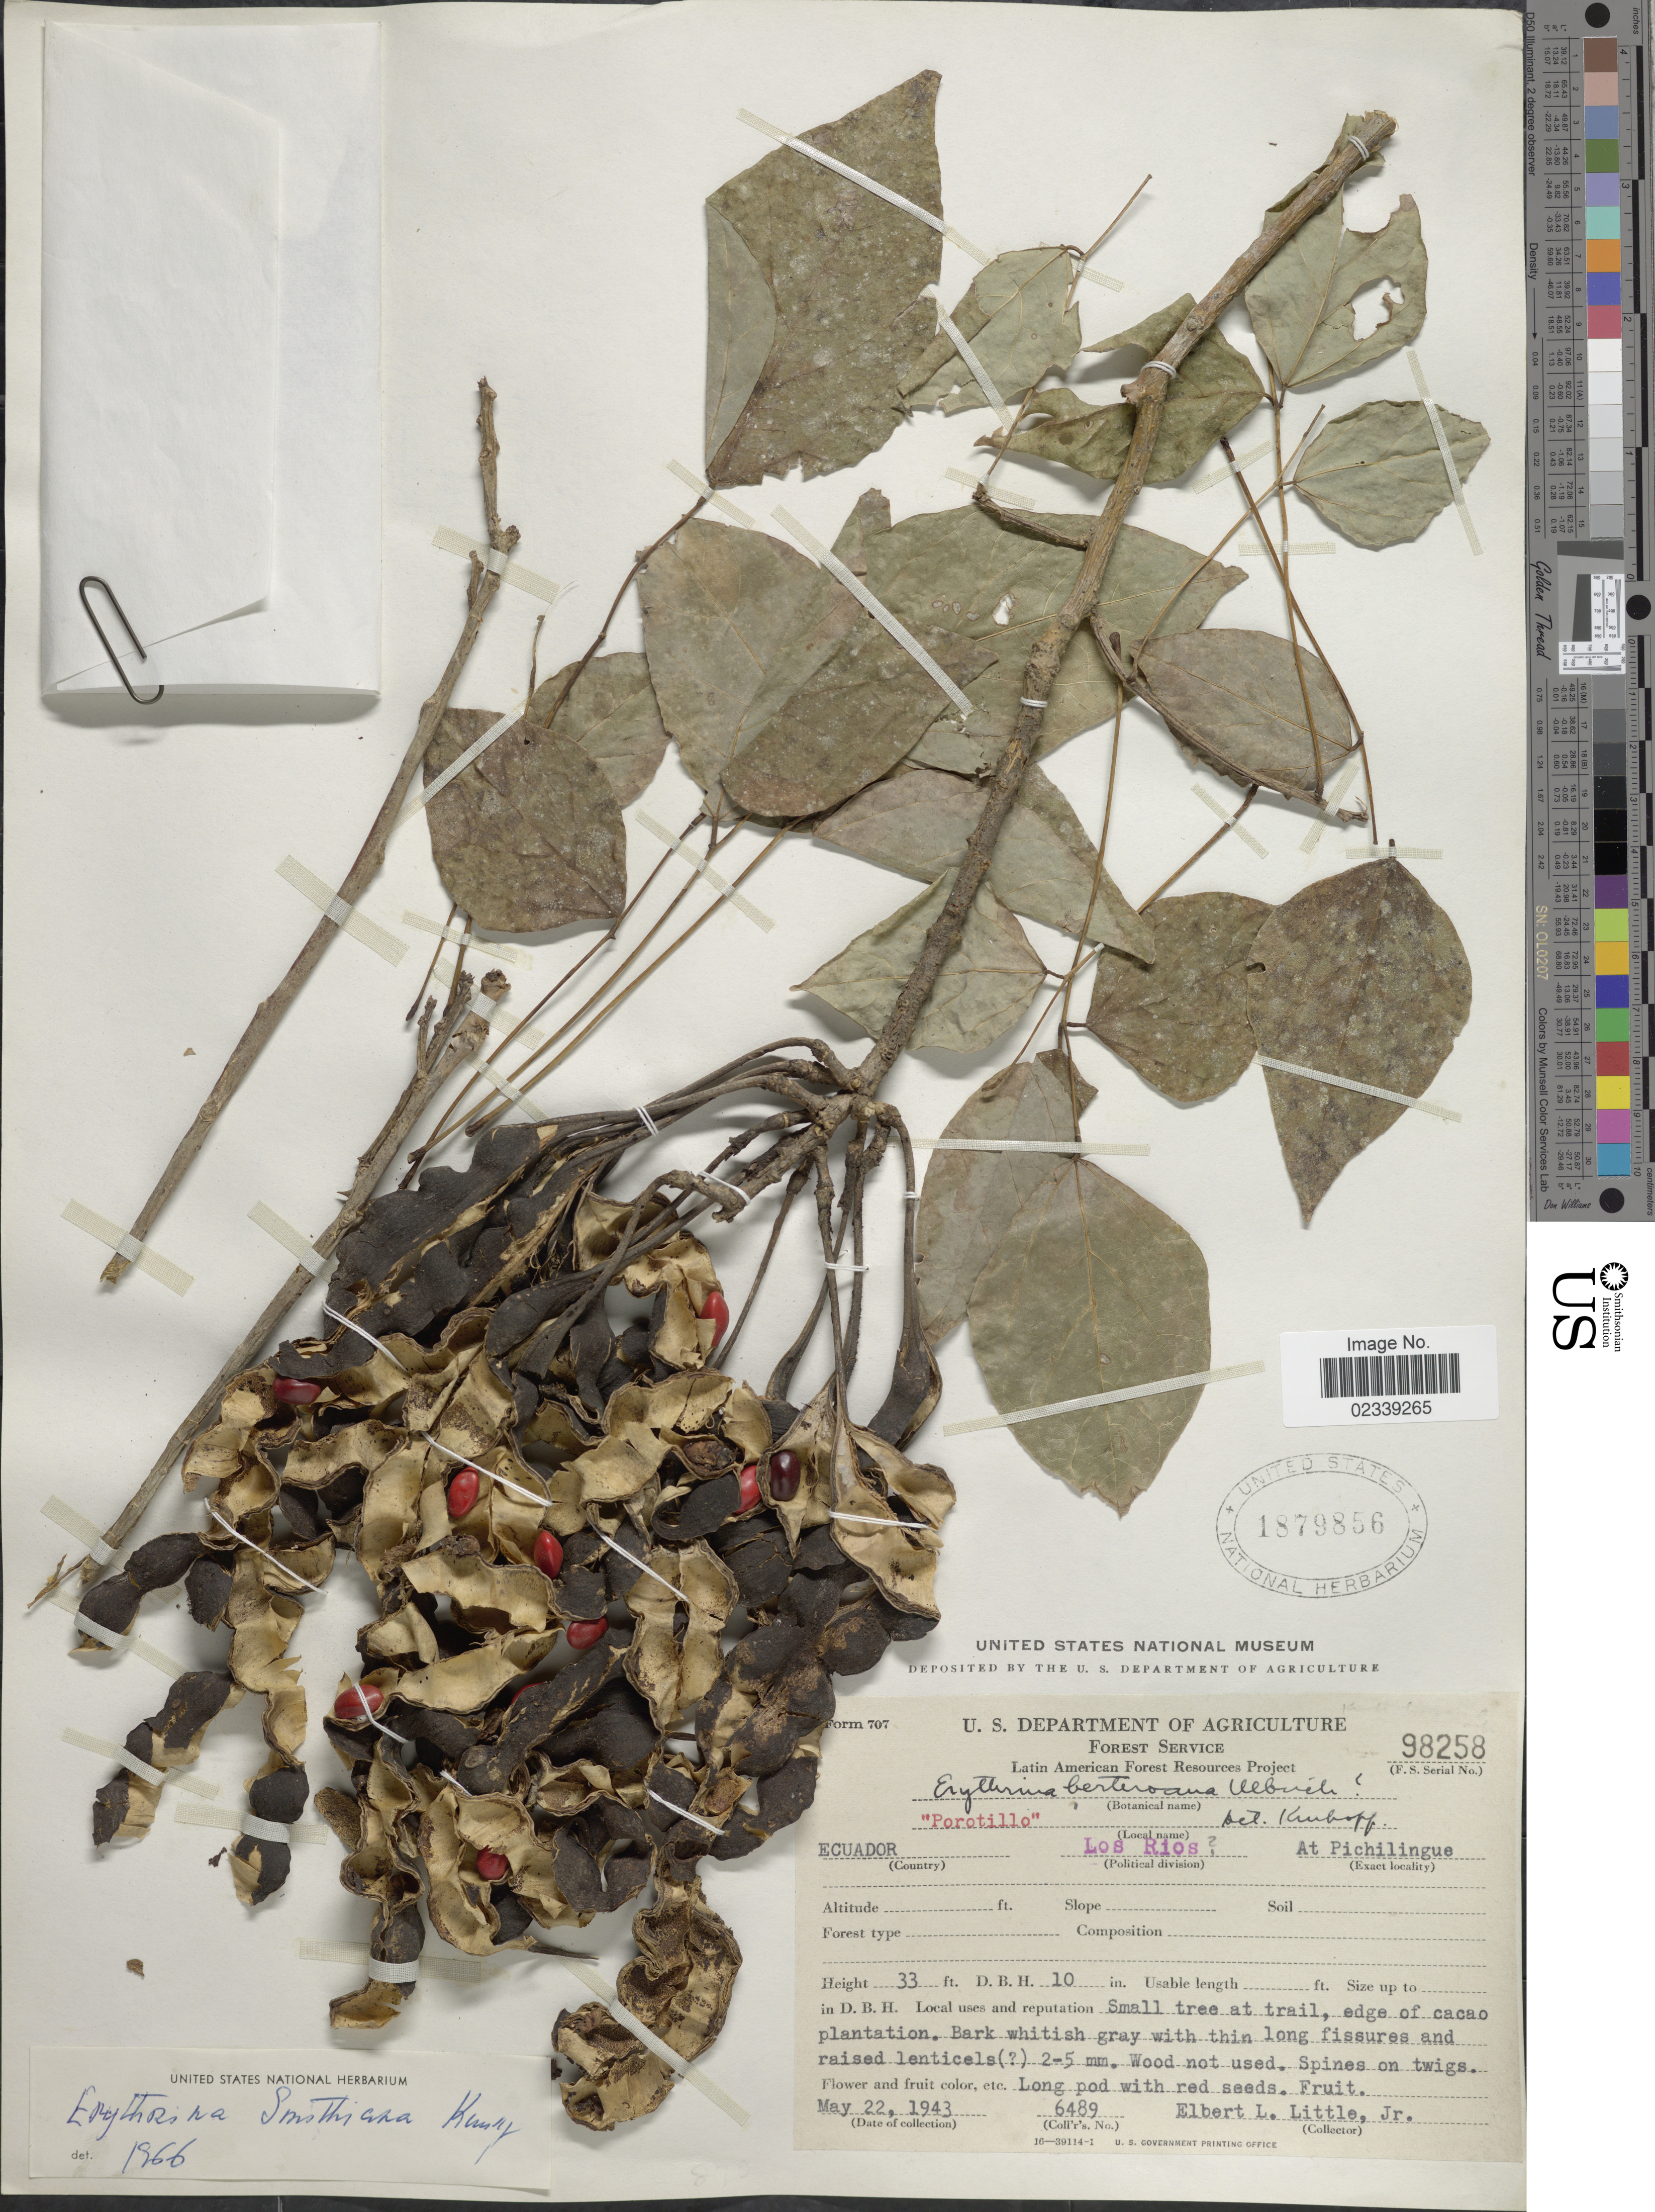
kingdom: Plantae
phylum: Tracheophyta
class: Magnoliopsida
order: Fabales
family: Fabaceae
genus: Erythrina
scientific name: Erythrina smithiana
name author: Krukoff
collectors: E. L. Little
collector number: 6489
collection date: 1943-05-22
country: Ecuador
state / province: Los Ríos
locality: Pichilingue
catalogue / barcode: US 1879856